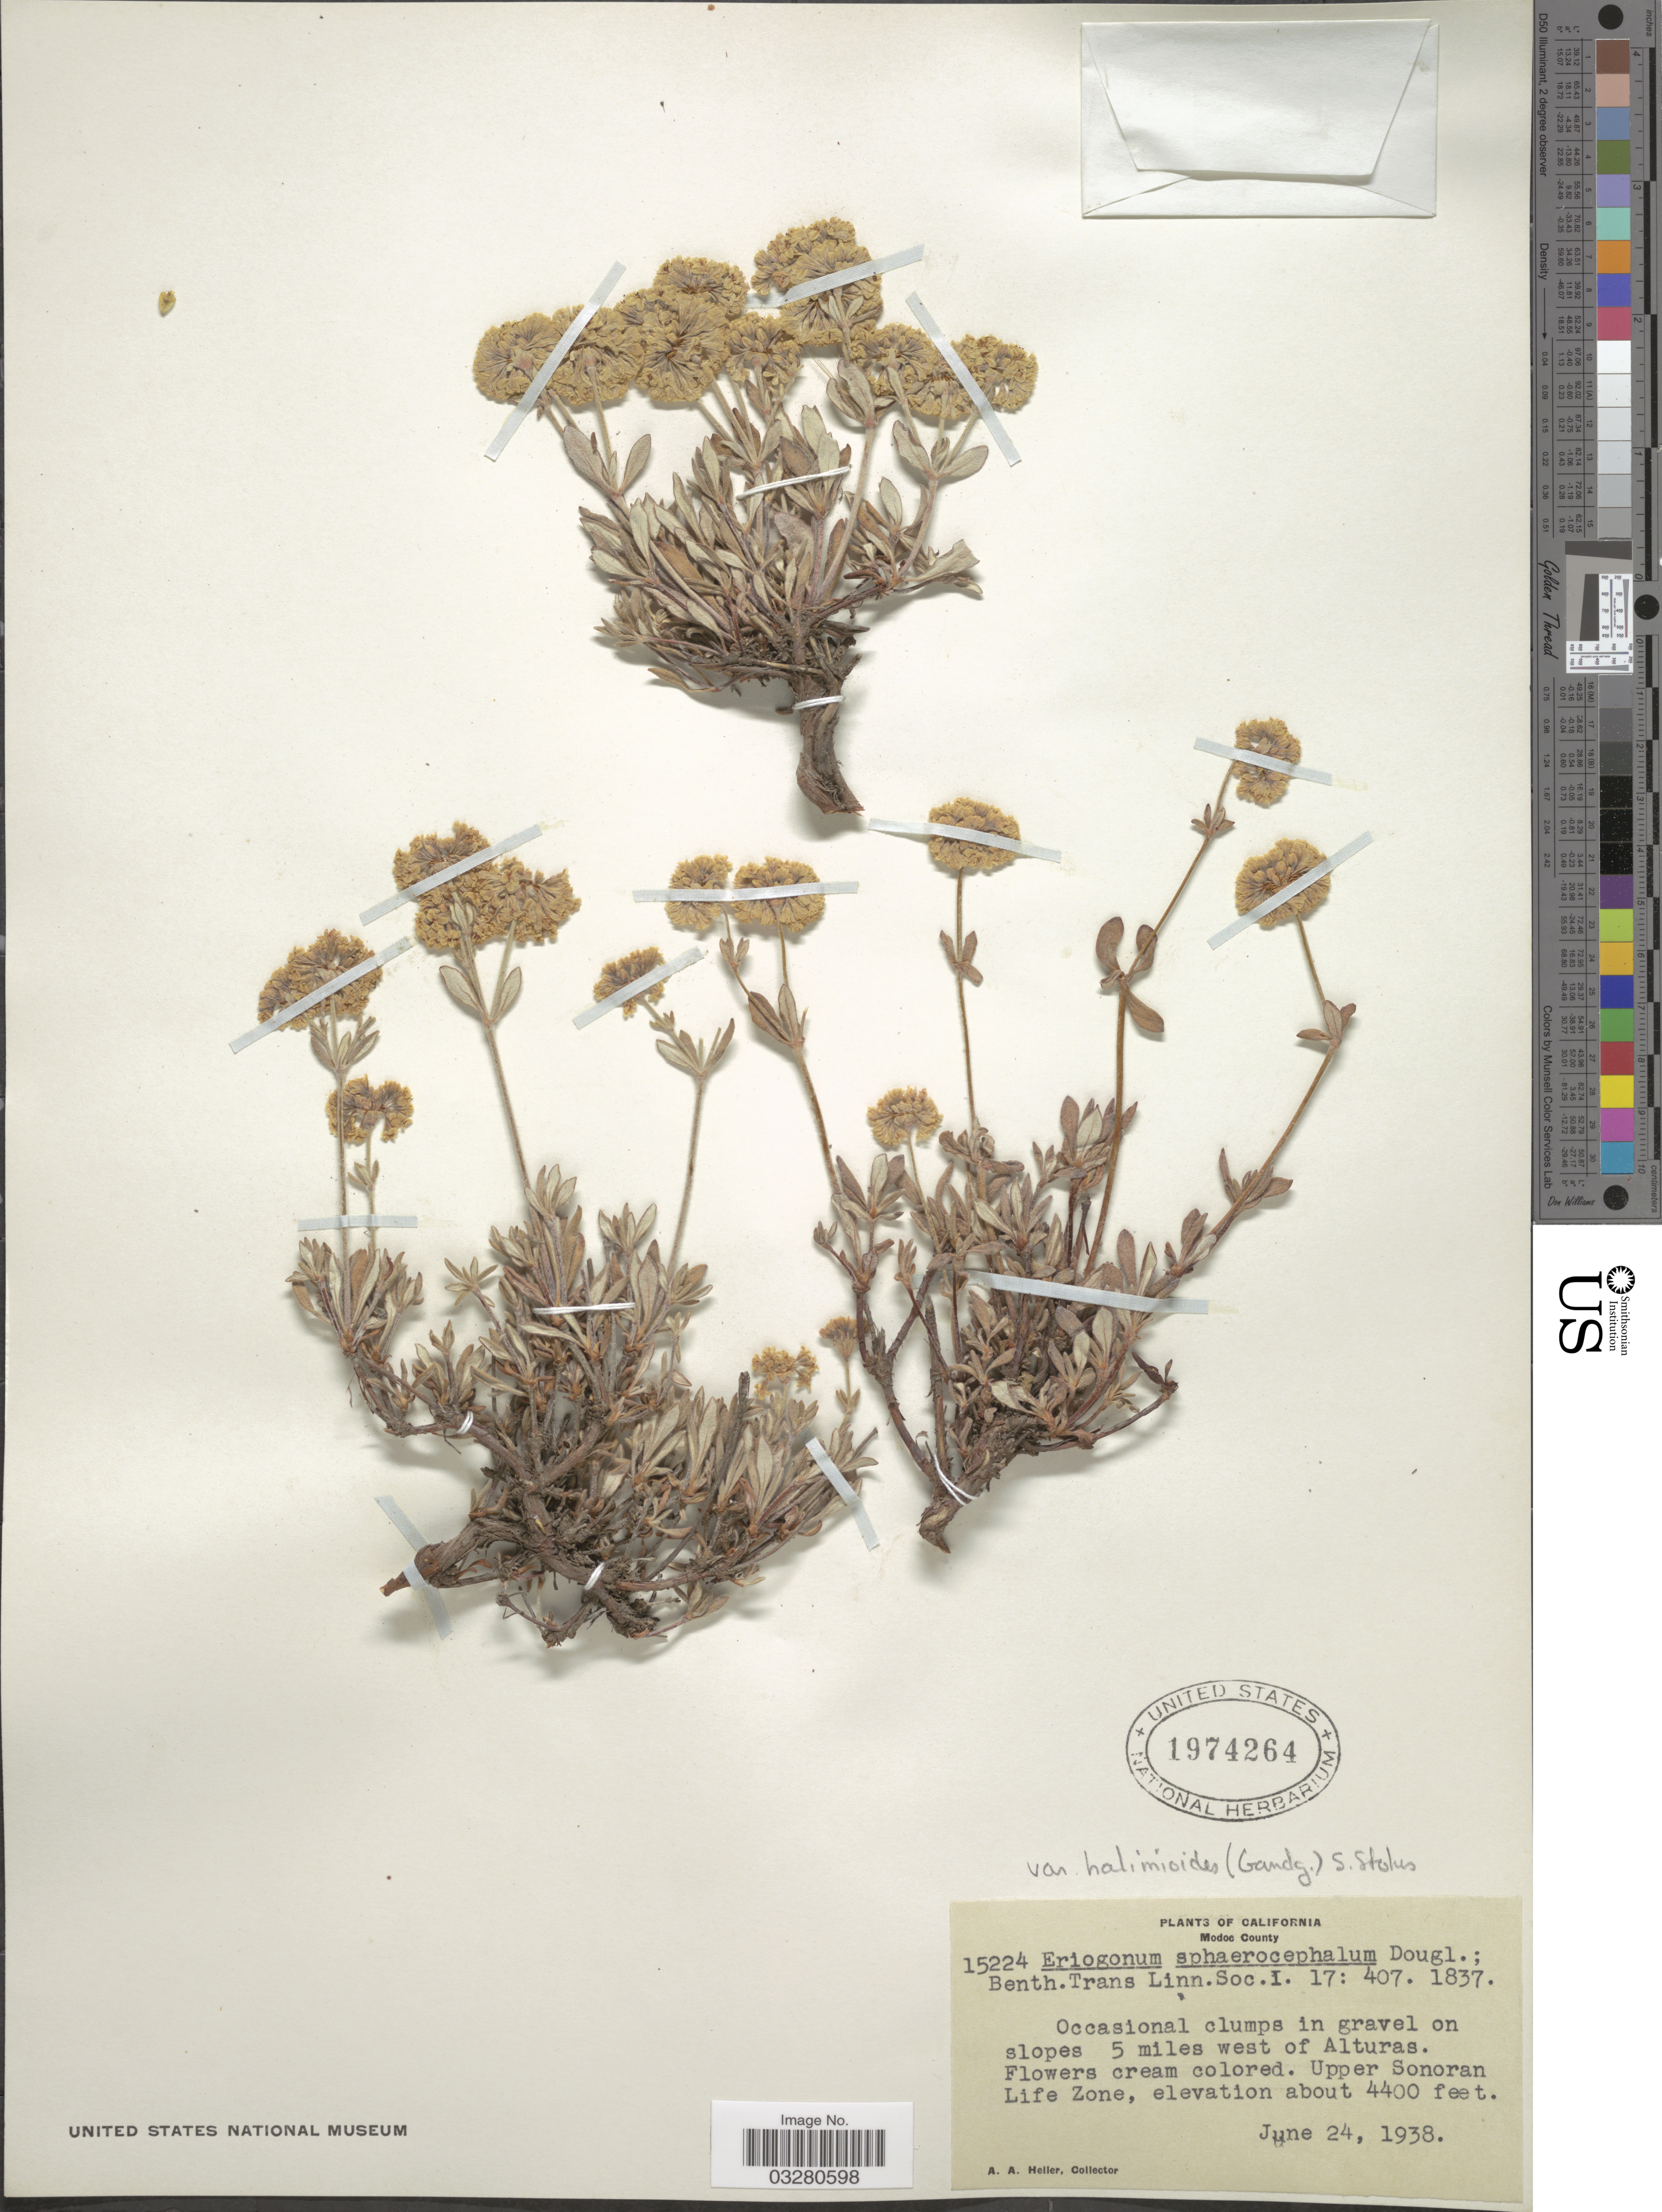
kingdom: Plantae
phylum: Tracheophyta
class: Magnoliopsida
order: Caryophyllales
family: Polygonaceae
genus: Eriogonum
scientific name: Eriogonum sphaerocephalum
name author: Benth. & Douglas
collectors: A. A. Heller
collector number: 15224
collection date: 1938-06-24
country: United States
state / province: California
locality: Modoc City. Occasional clums in gravel on slopes 5 miles west of Alturas. Upper Sonoran Life Zone.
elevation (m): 1341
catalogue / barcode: US 1974264